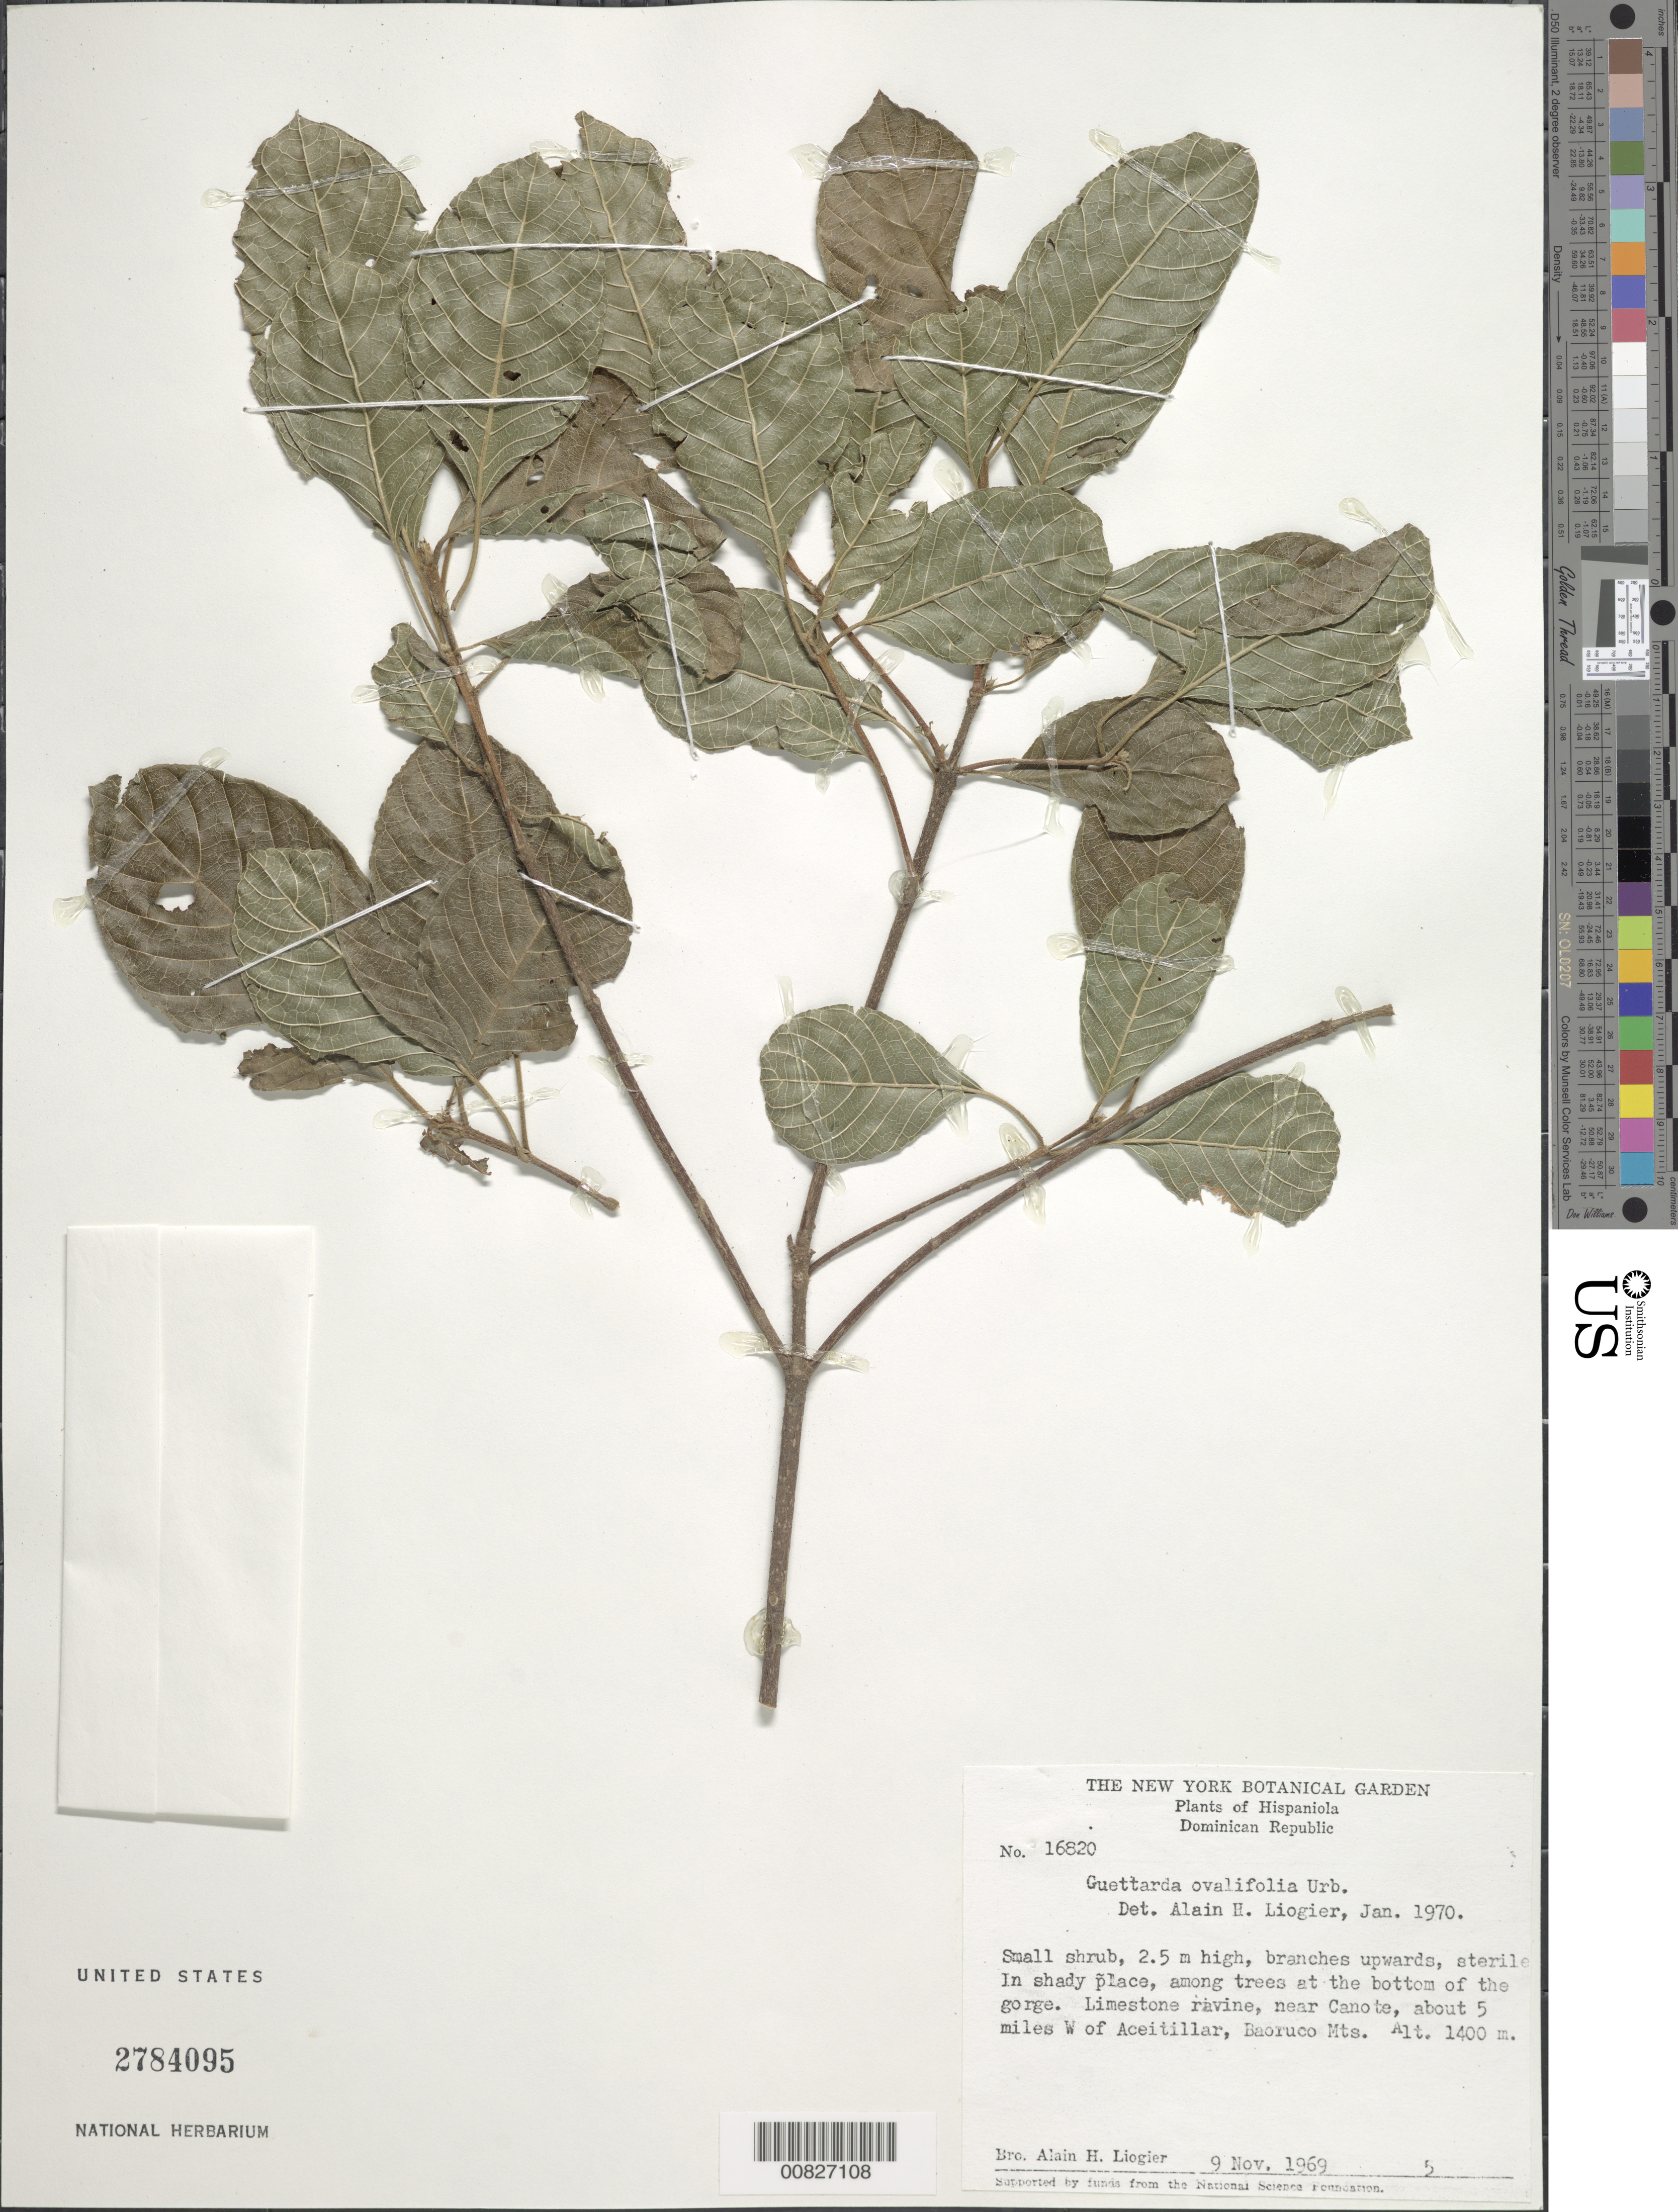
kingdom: Plantae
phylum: Tracheophyta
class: Magnoliopsida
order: Gentianales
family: Rubiaceae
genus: Guettarda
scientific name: Guettarda ovalifolia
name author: Urb.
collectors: A. H. Liogier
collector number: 16820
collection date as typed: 09 Nov 1969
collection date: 1969-11-09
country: Dominican Republic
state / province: Pedernales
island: Hispaniola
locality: Near Canote, about 5 miles W of Aceitillar, Baoruco Mts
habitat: In shady place among trees at bottom of the gorge along limestone ravine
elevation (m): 1400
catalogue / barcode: US 2784095